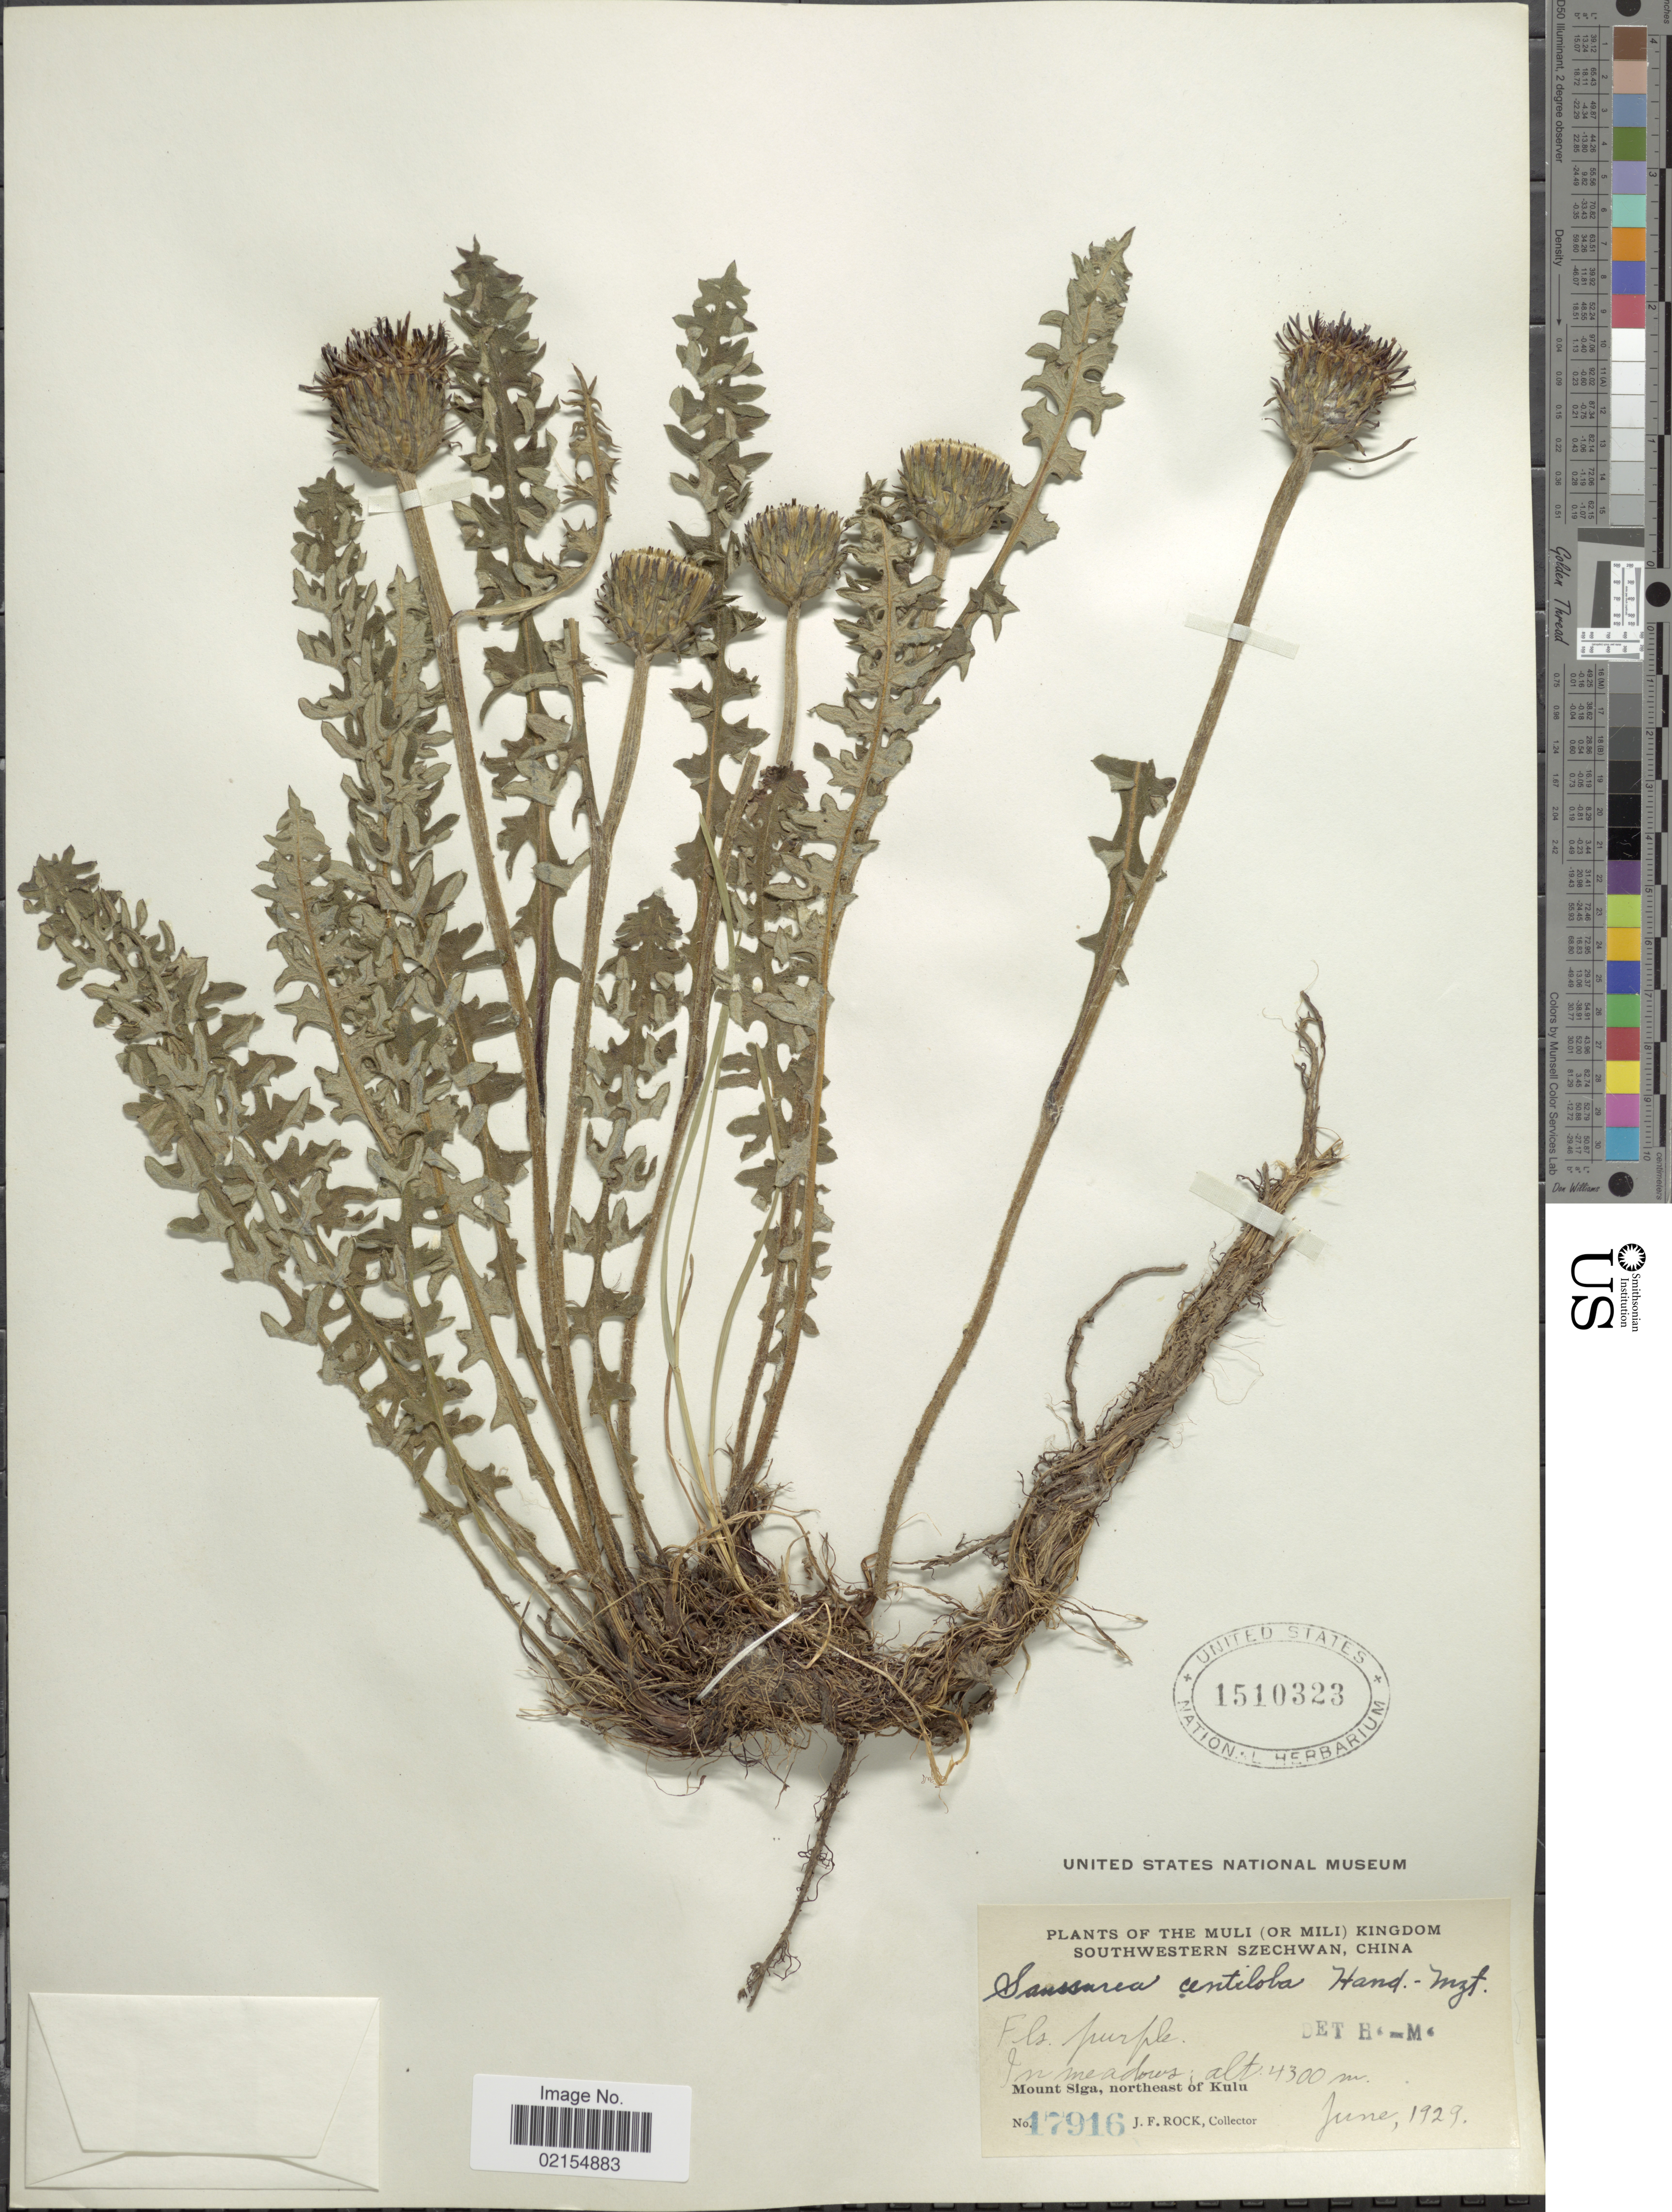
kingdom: Plantae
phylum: Tracheophyta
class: Magnoliopsida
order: Asterales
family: Asteraceae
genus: Saussurea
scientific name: Saussurea centiloba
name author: Hand.-Mazz.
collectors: J. Rock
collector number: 17916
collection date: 1929-06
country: China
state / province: Sichuan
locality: The Muli (Or Mili) Kingdom, Southwestern Szechuan, China, Mount Siga, northeast of Kuin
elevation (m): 4300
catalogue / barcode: US 1510323